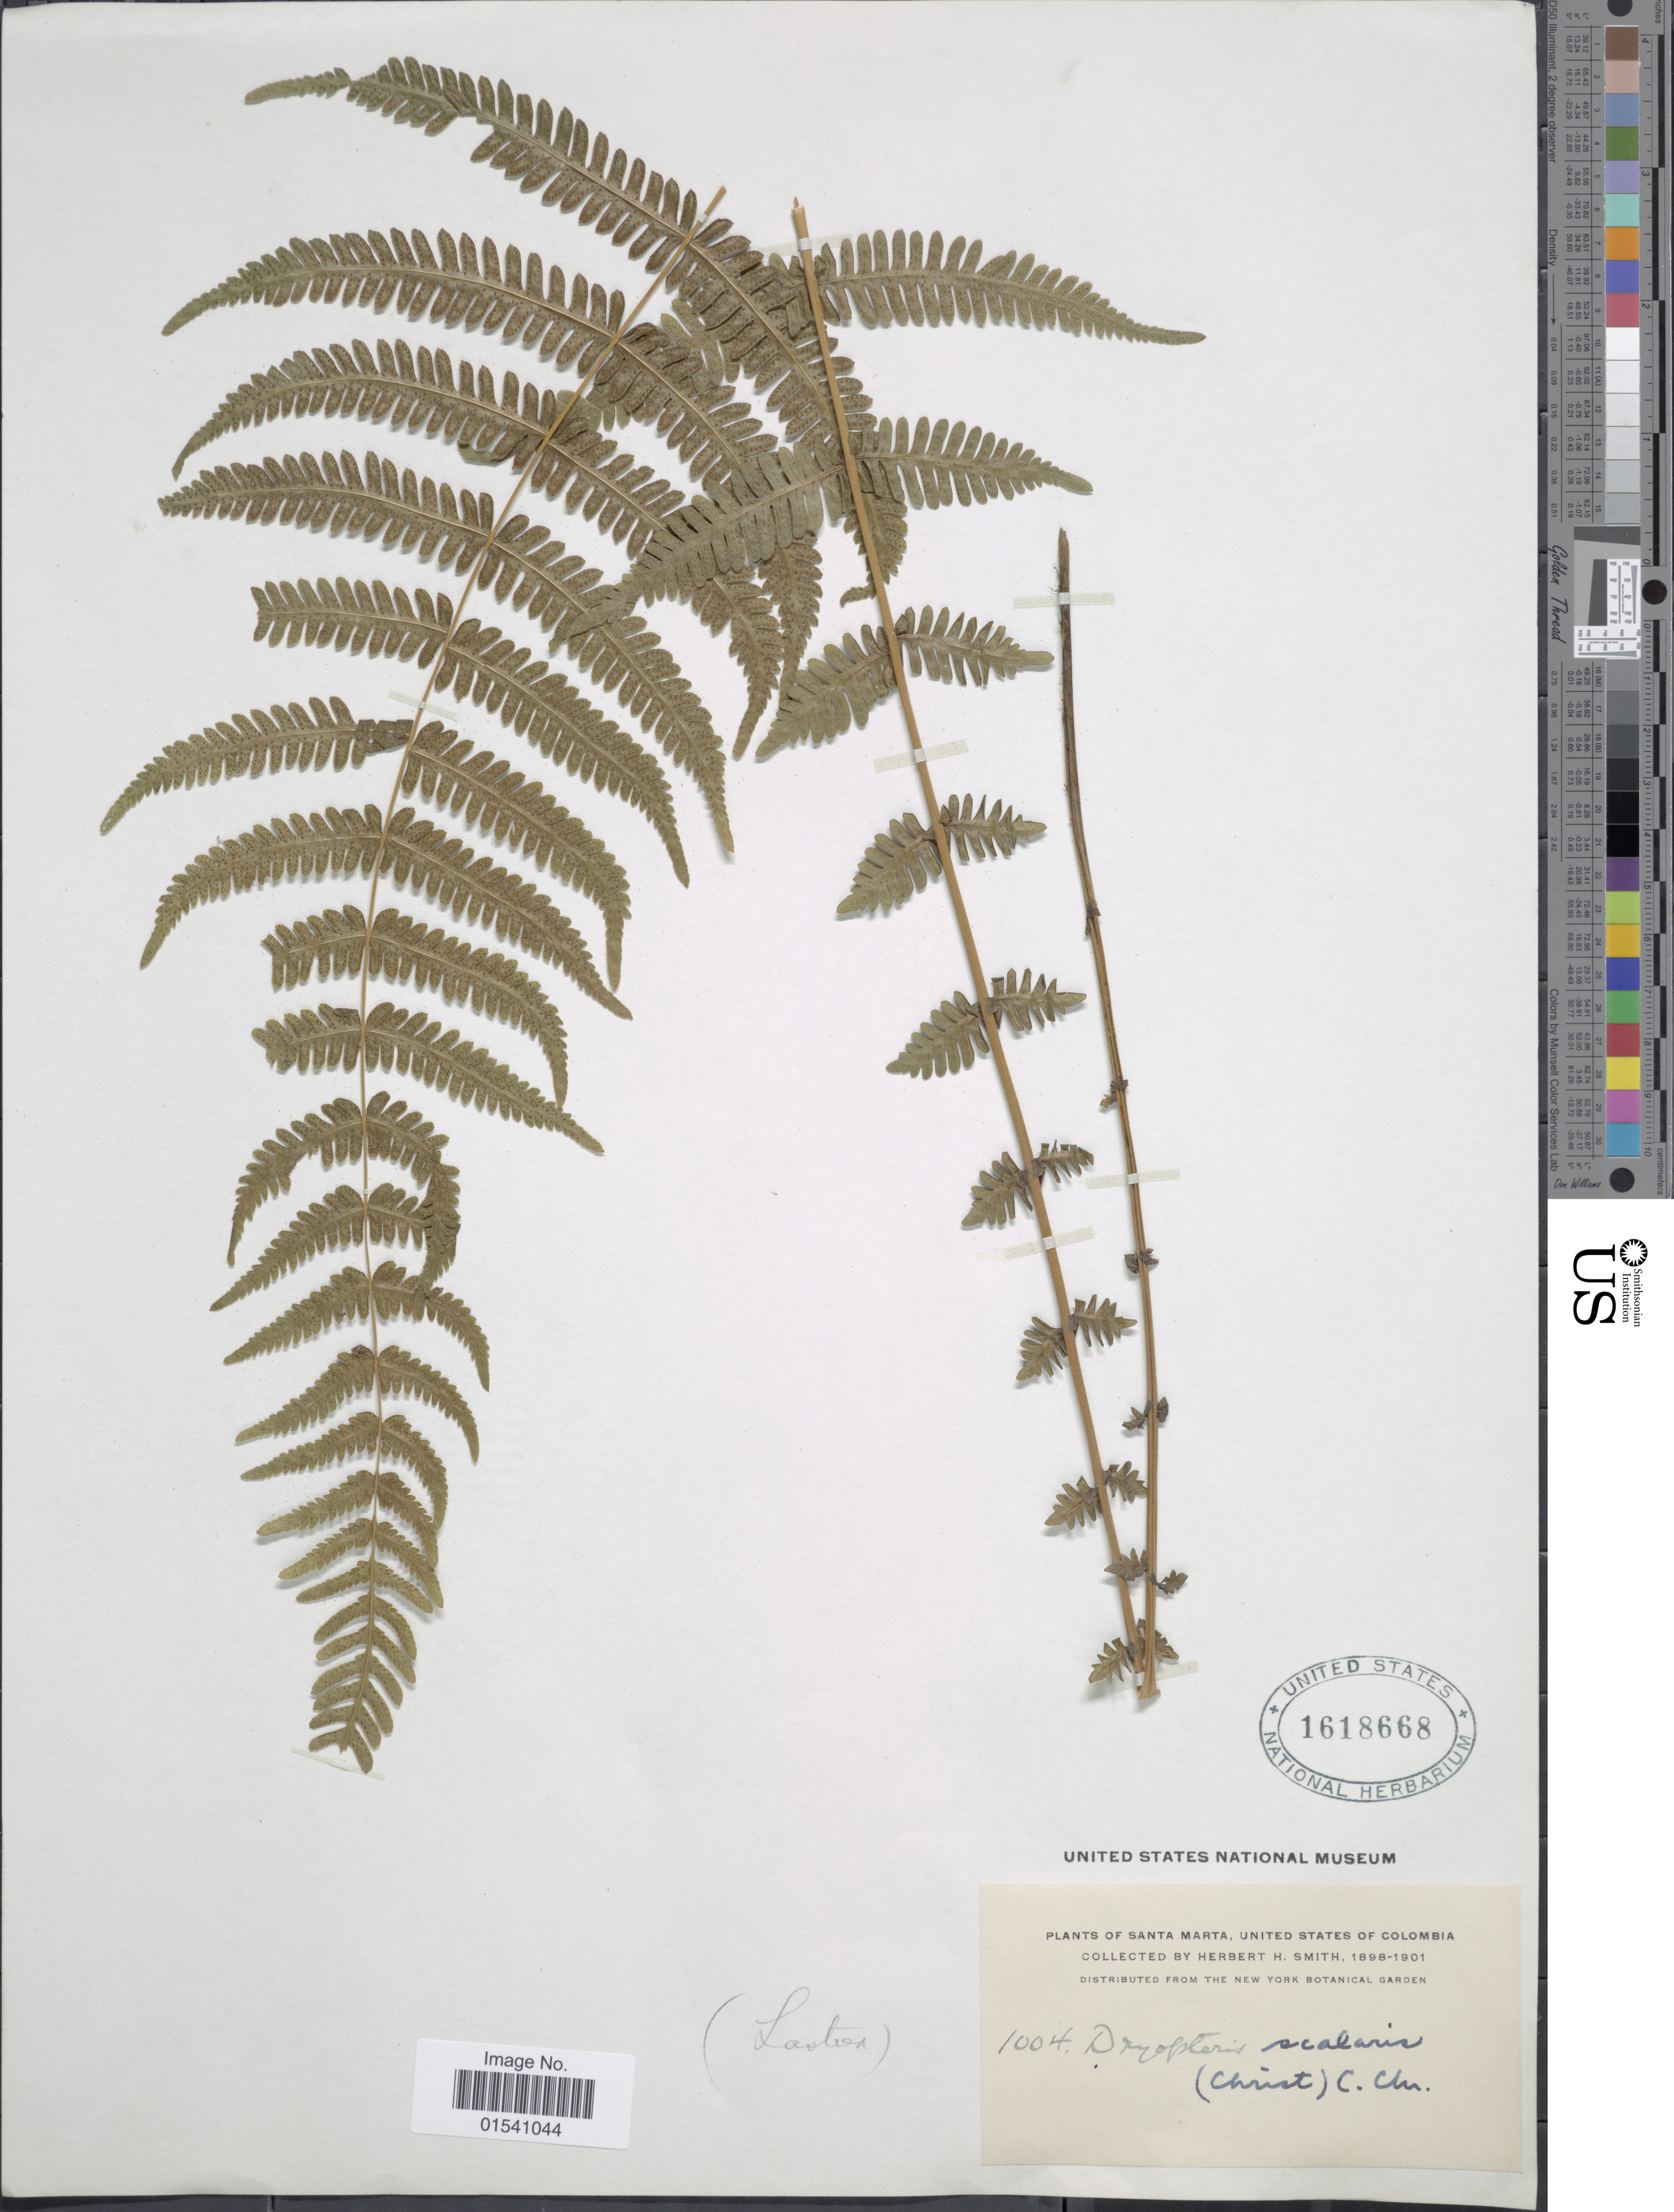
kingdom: Plantae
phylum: Tracheophyta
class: Polypodiopsida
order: Polypodiales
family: Thelypteridaceae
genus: Amauropelta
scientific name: Amauropelta scalaris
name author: (Christ) Á. Löve & D. Löve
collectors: Herbert H. Smith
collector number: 1004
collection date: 1898/1901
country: Colombia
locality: Santa Marta, United States of Colombia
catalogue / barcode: US 1618668